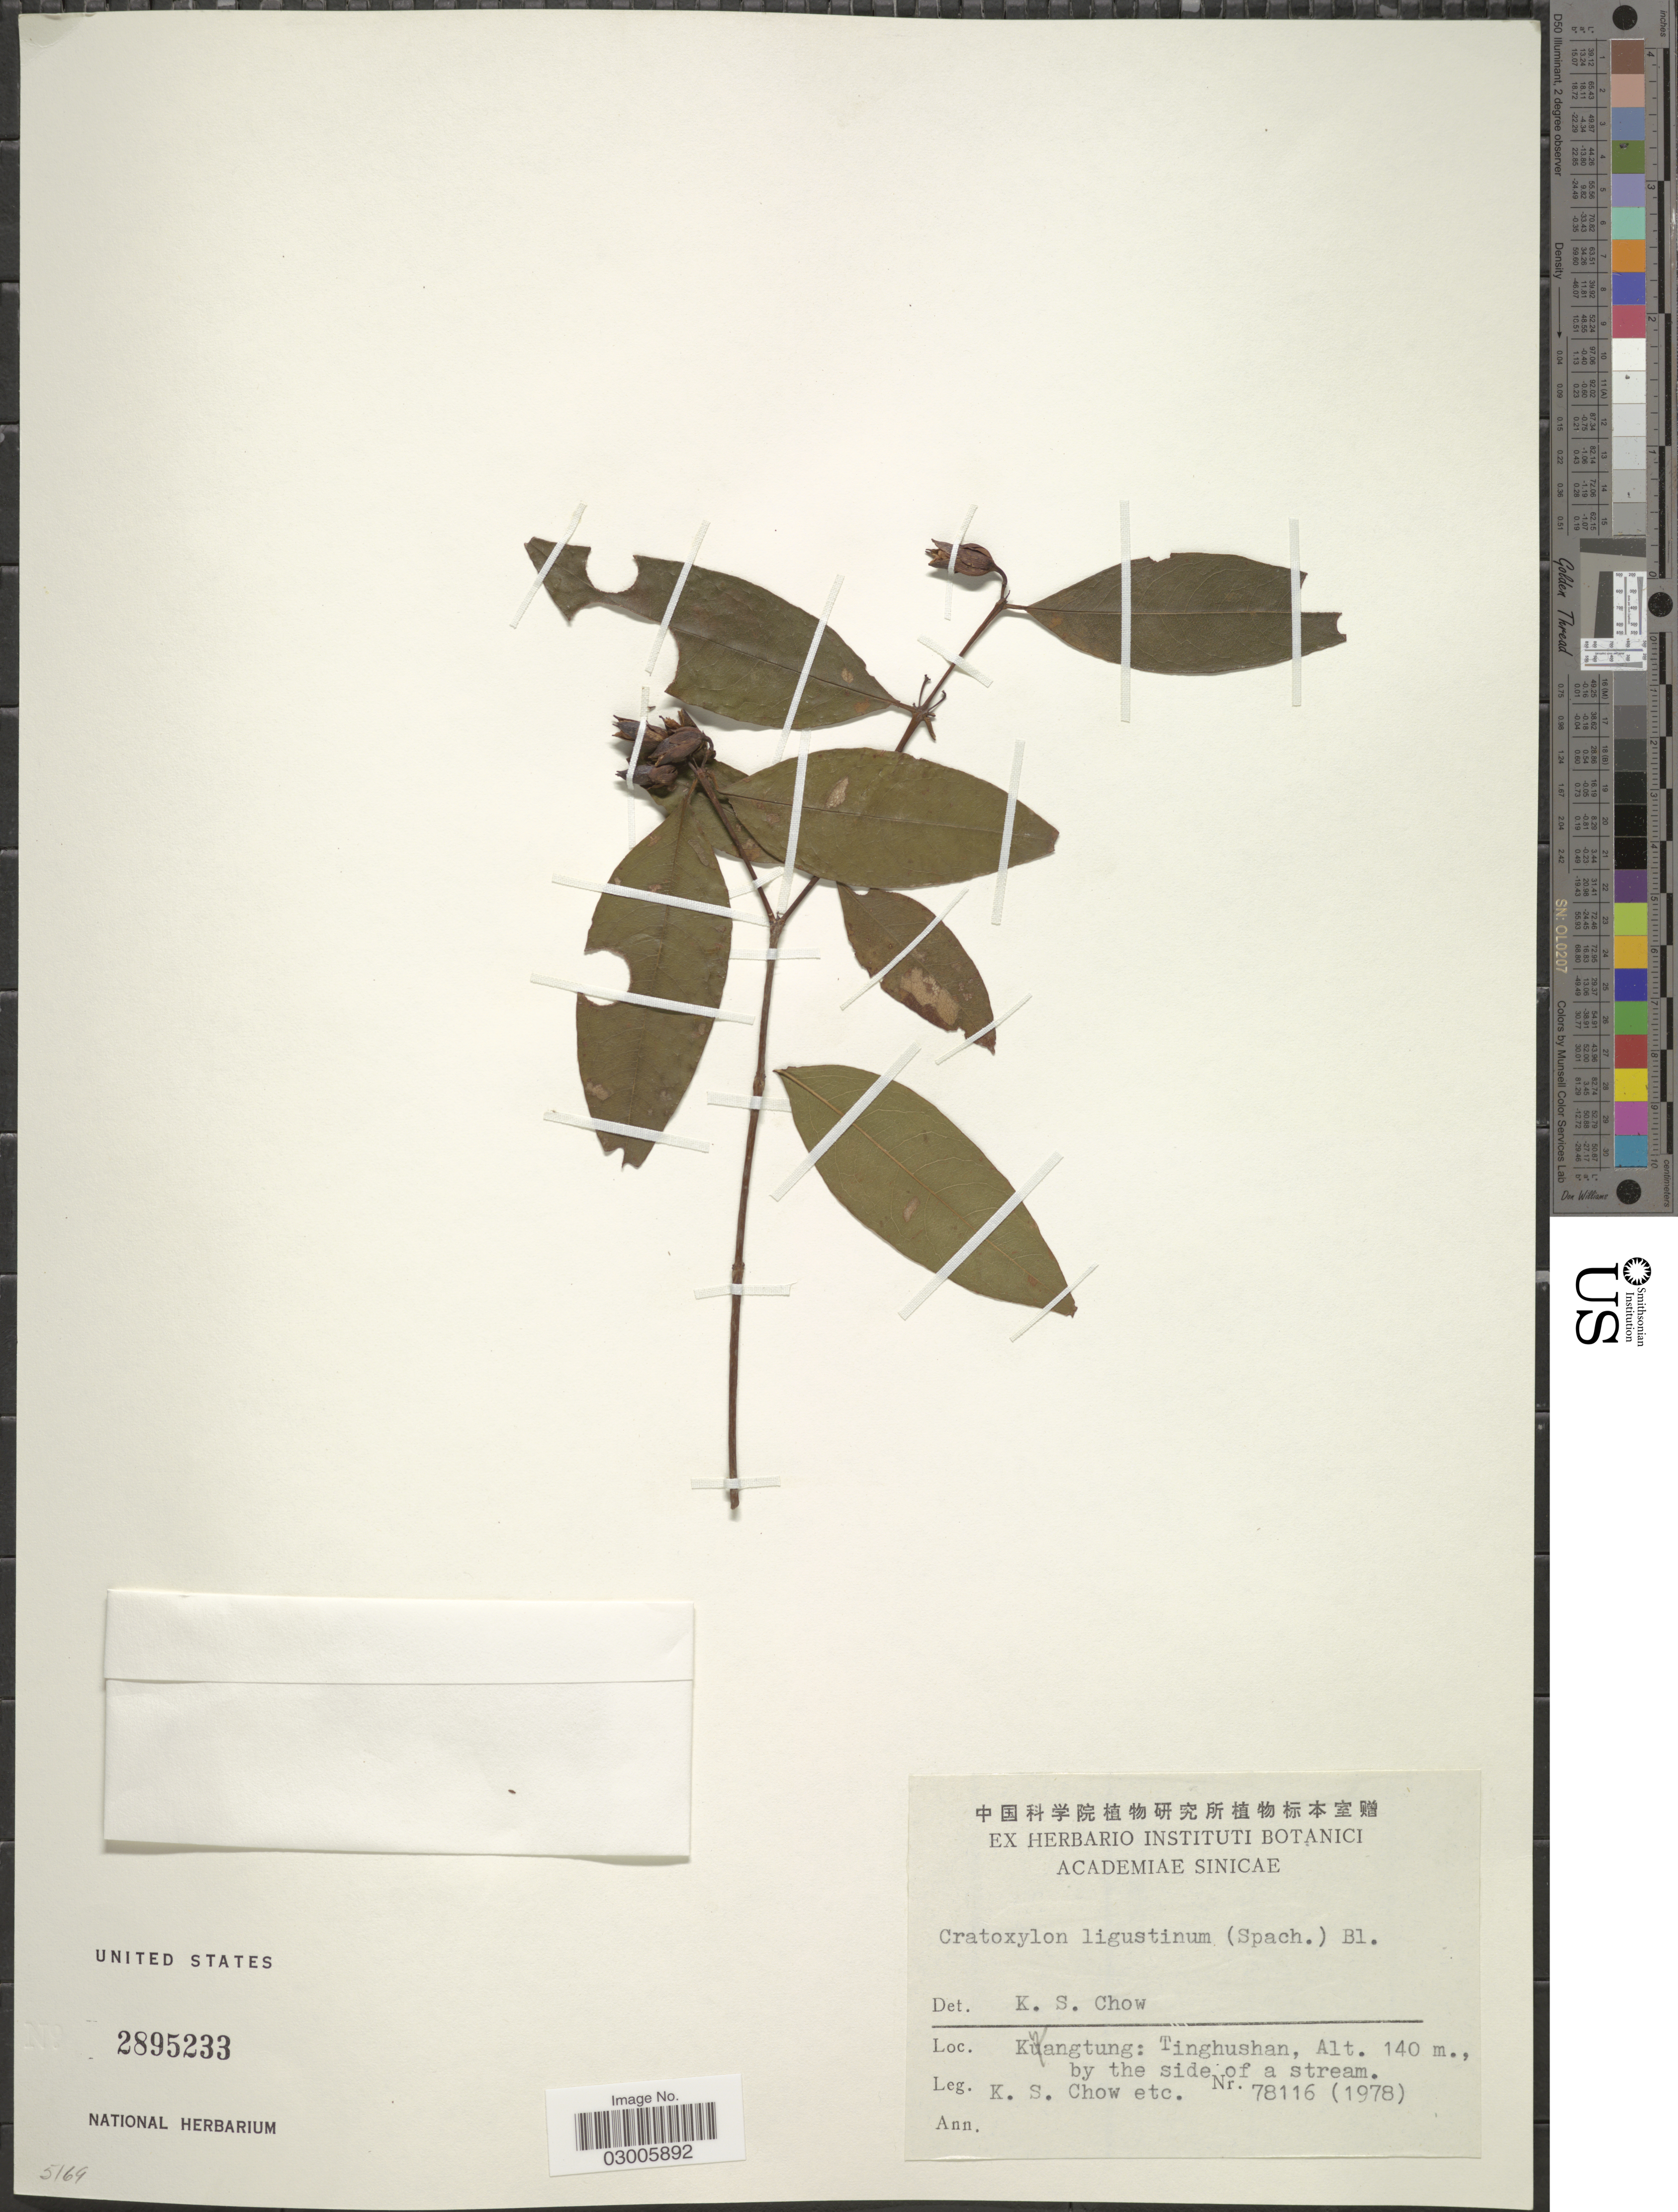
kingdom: Plantae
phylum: Tracheophyta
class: Magnoliopsida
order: Malpighiales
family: Hypericaceae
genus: Cratoxylum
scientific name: Cratoxylum ligustrinum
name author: (Spach) Blume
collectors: K. S. Chow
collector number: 78116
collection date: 1978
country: China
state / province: Guangdong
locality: Kwangtung: Tinghushan, by the side of a stream.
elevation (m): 140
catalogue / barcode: US 2895233